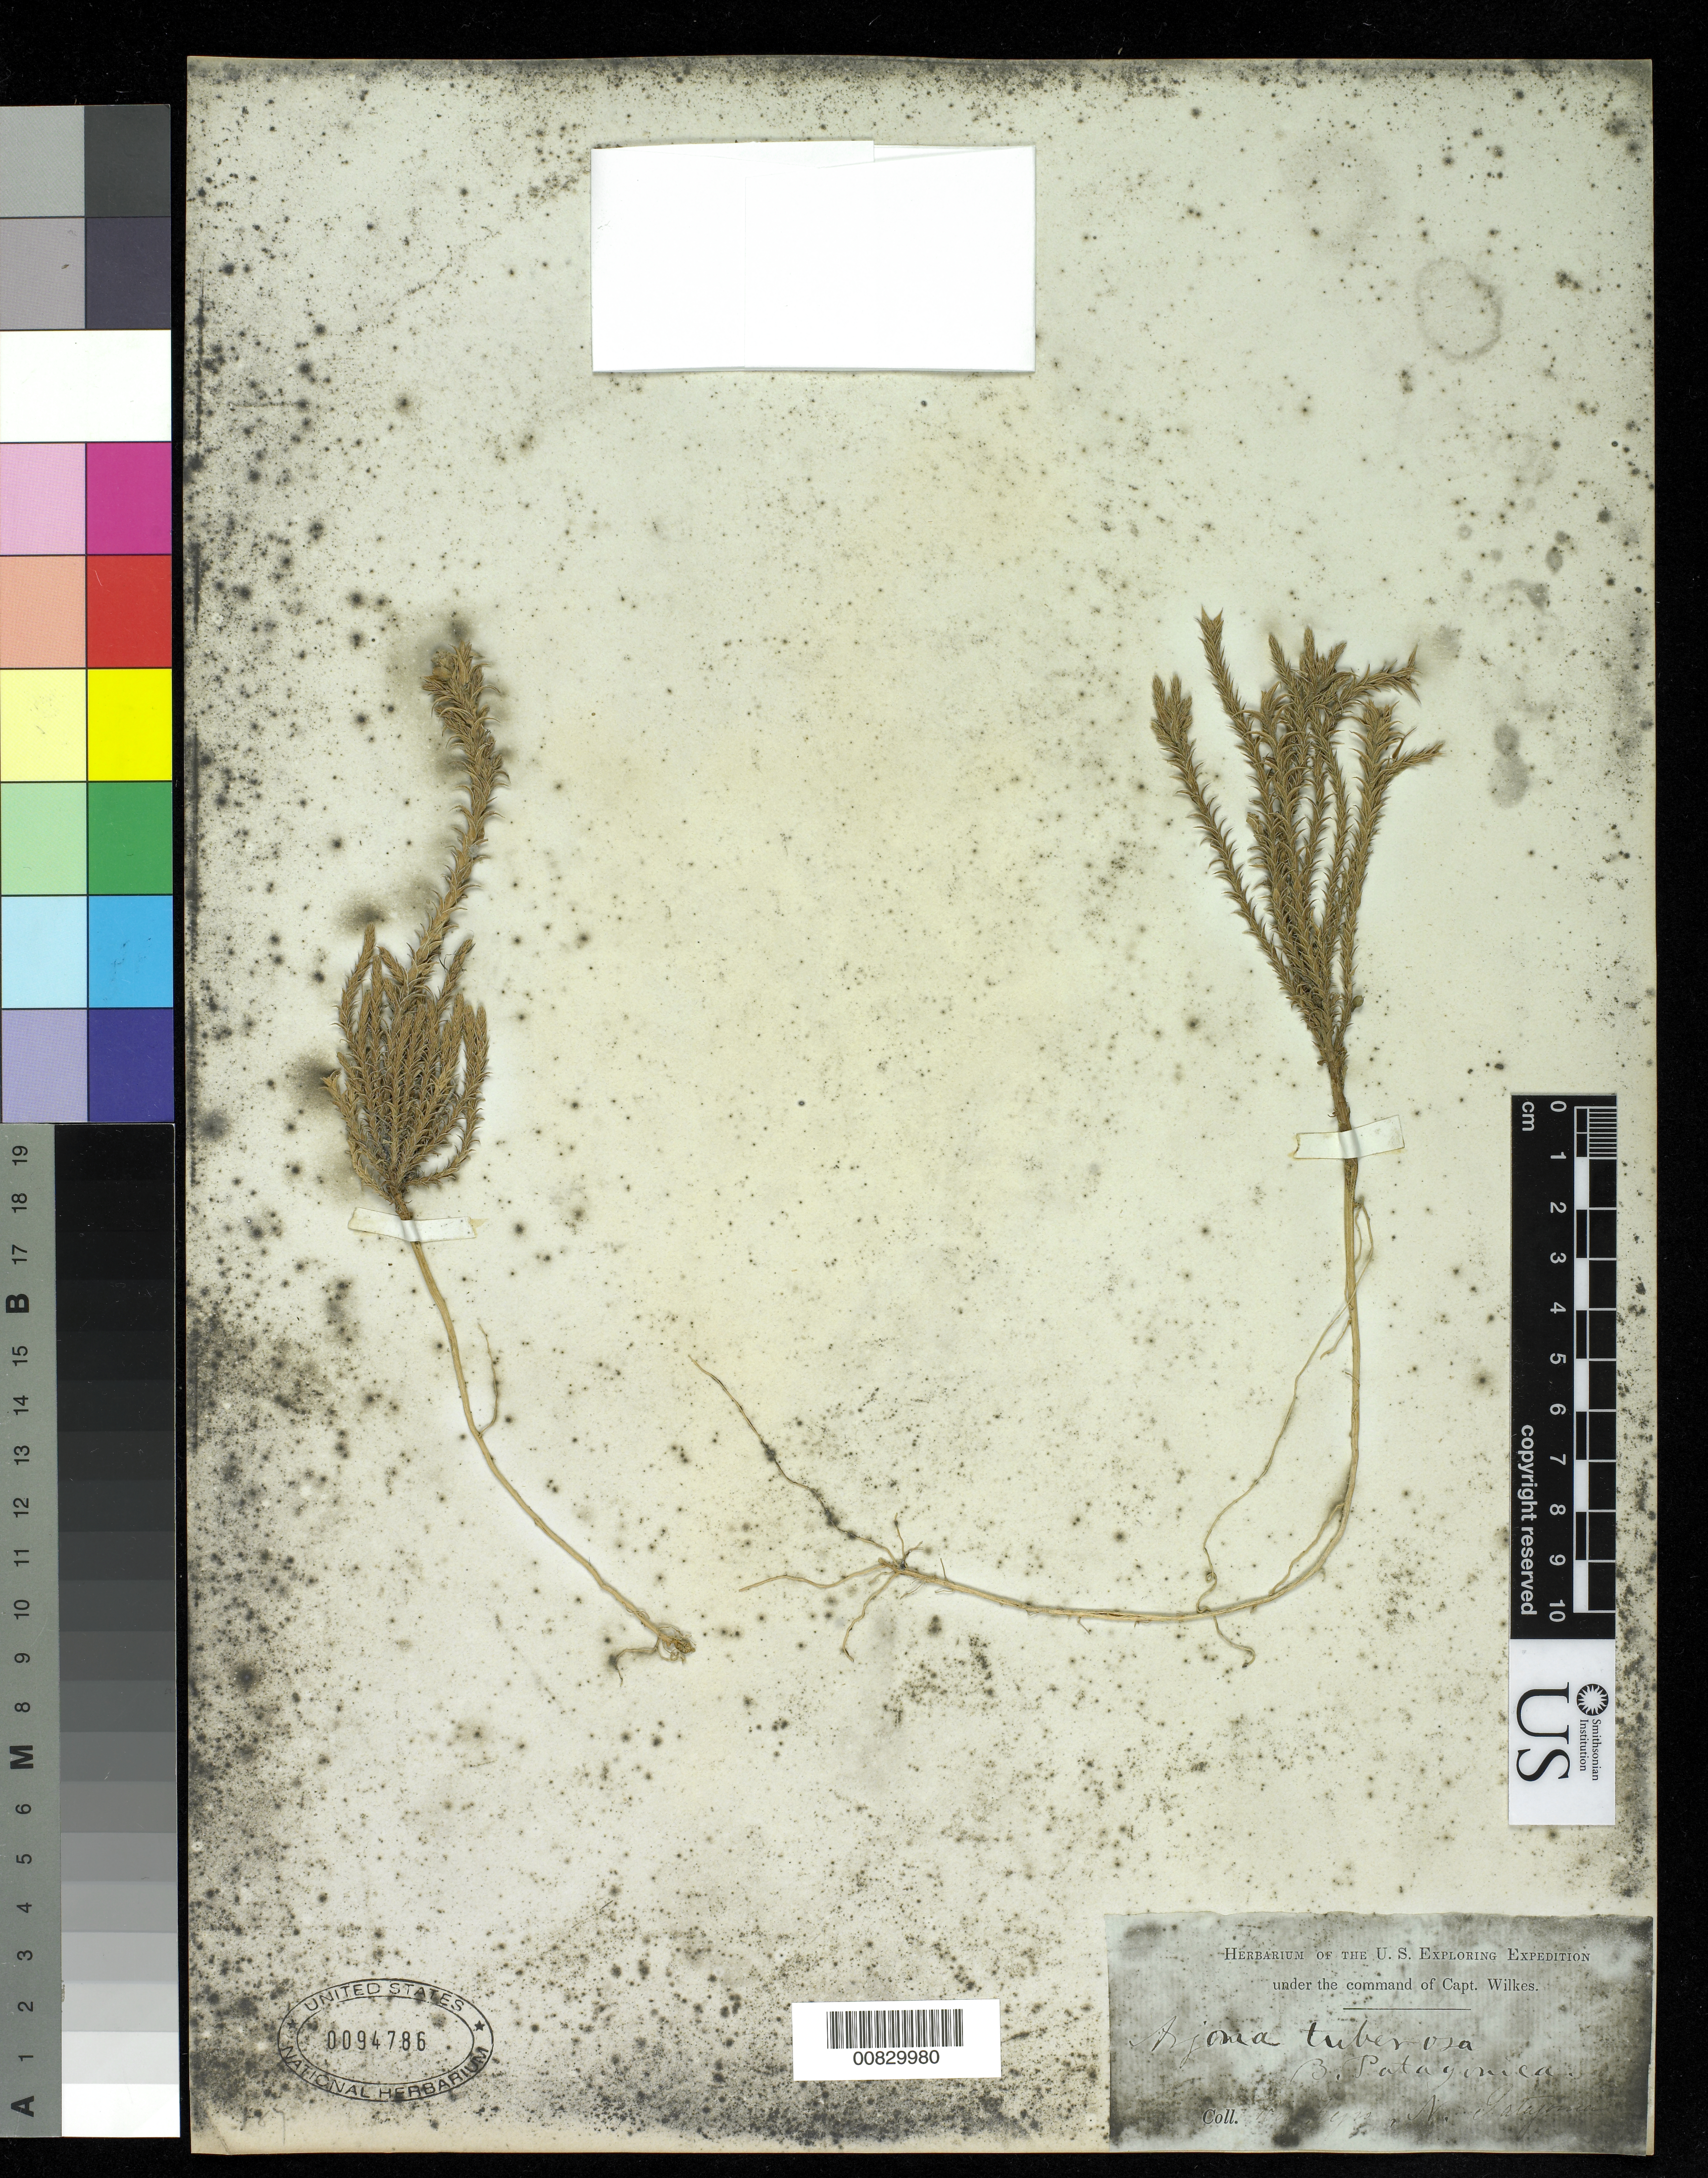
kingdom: Plantae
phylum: Tracheophyta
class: Magnoliopsida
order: Santalales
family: Schoepfiaceae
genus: Arjona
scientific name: Arjona tuberosa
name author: Cav.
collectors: Wilkes Explor. Exped.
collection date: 1838/1842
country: Argentina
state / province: Rio Negro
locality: Rio Negro, N. Patagonia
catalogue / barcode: US 94786